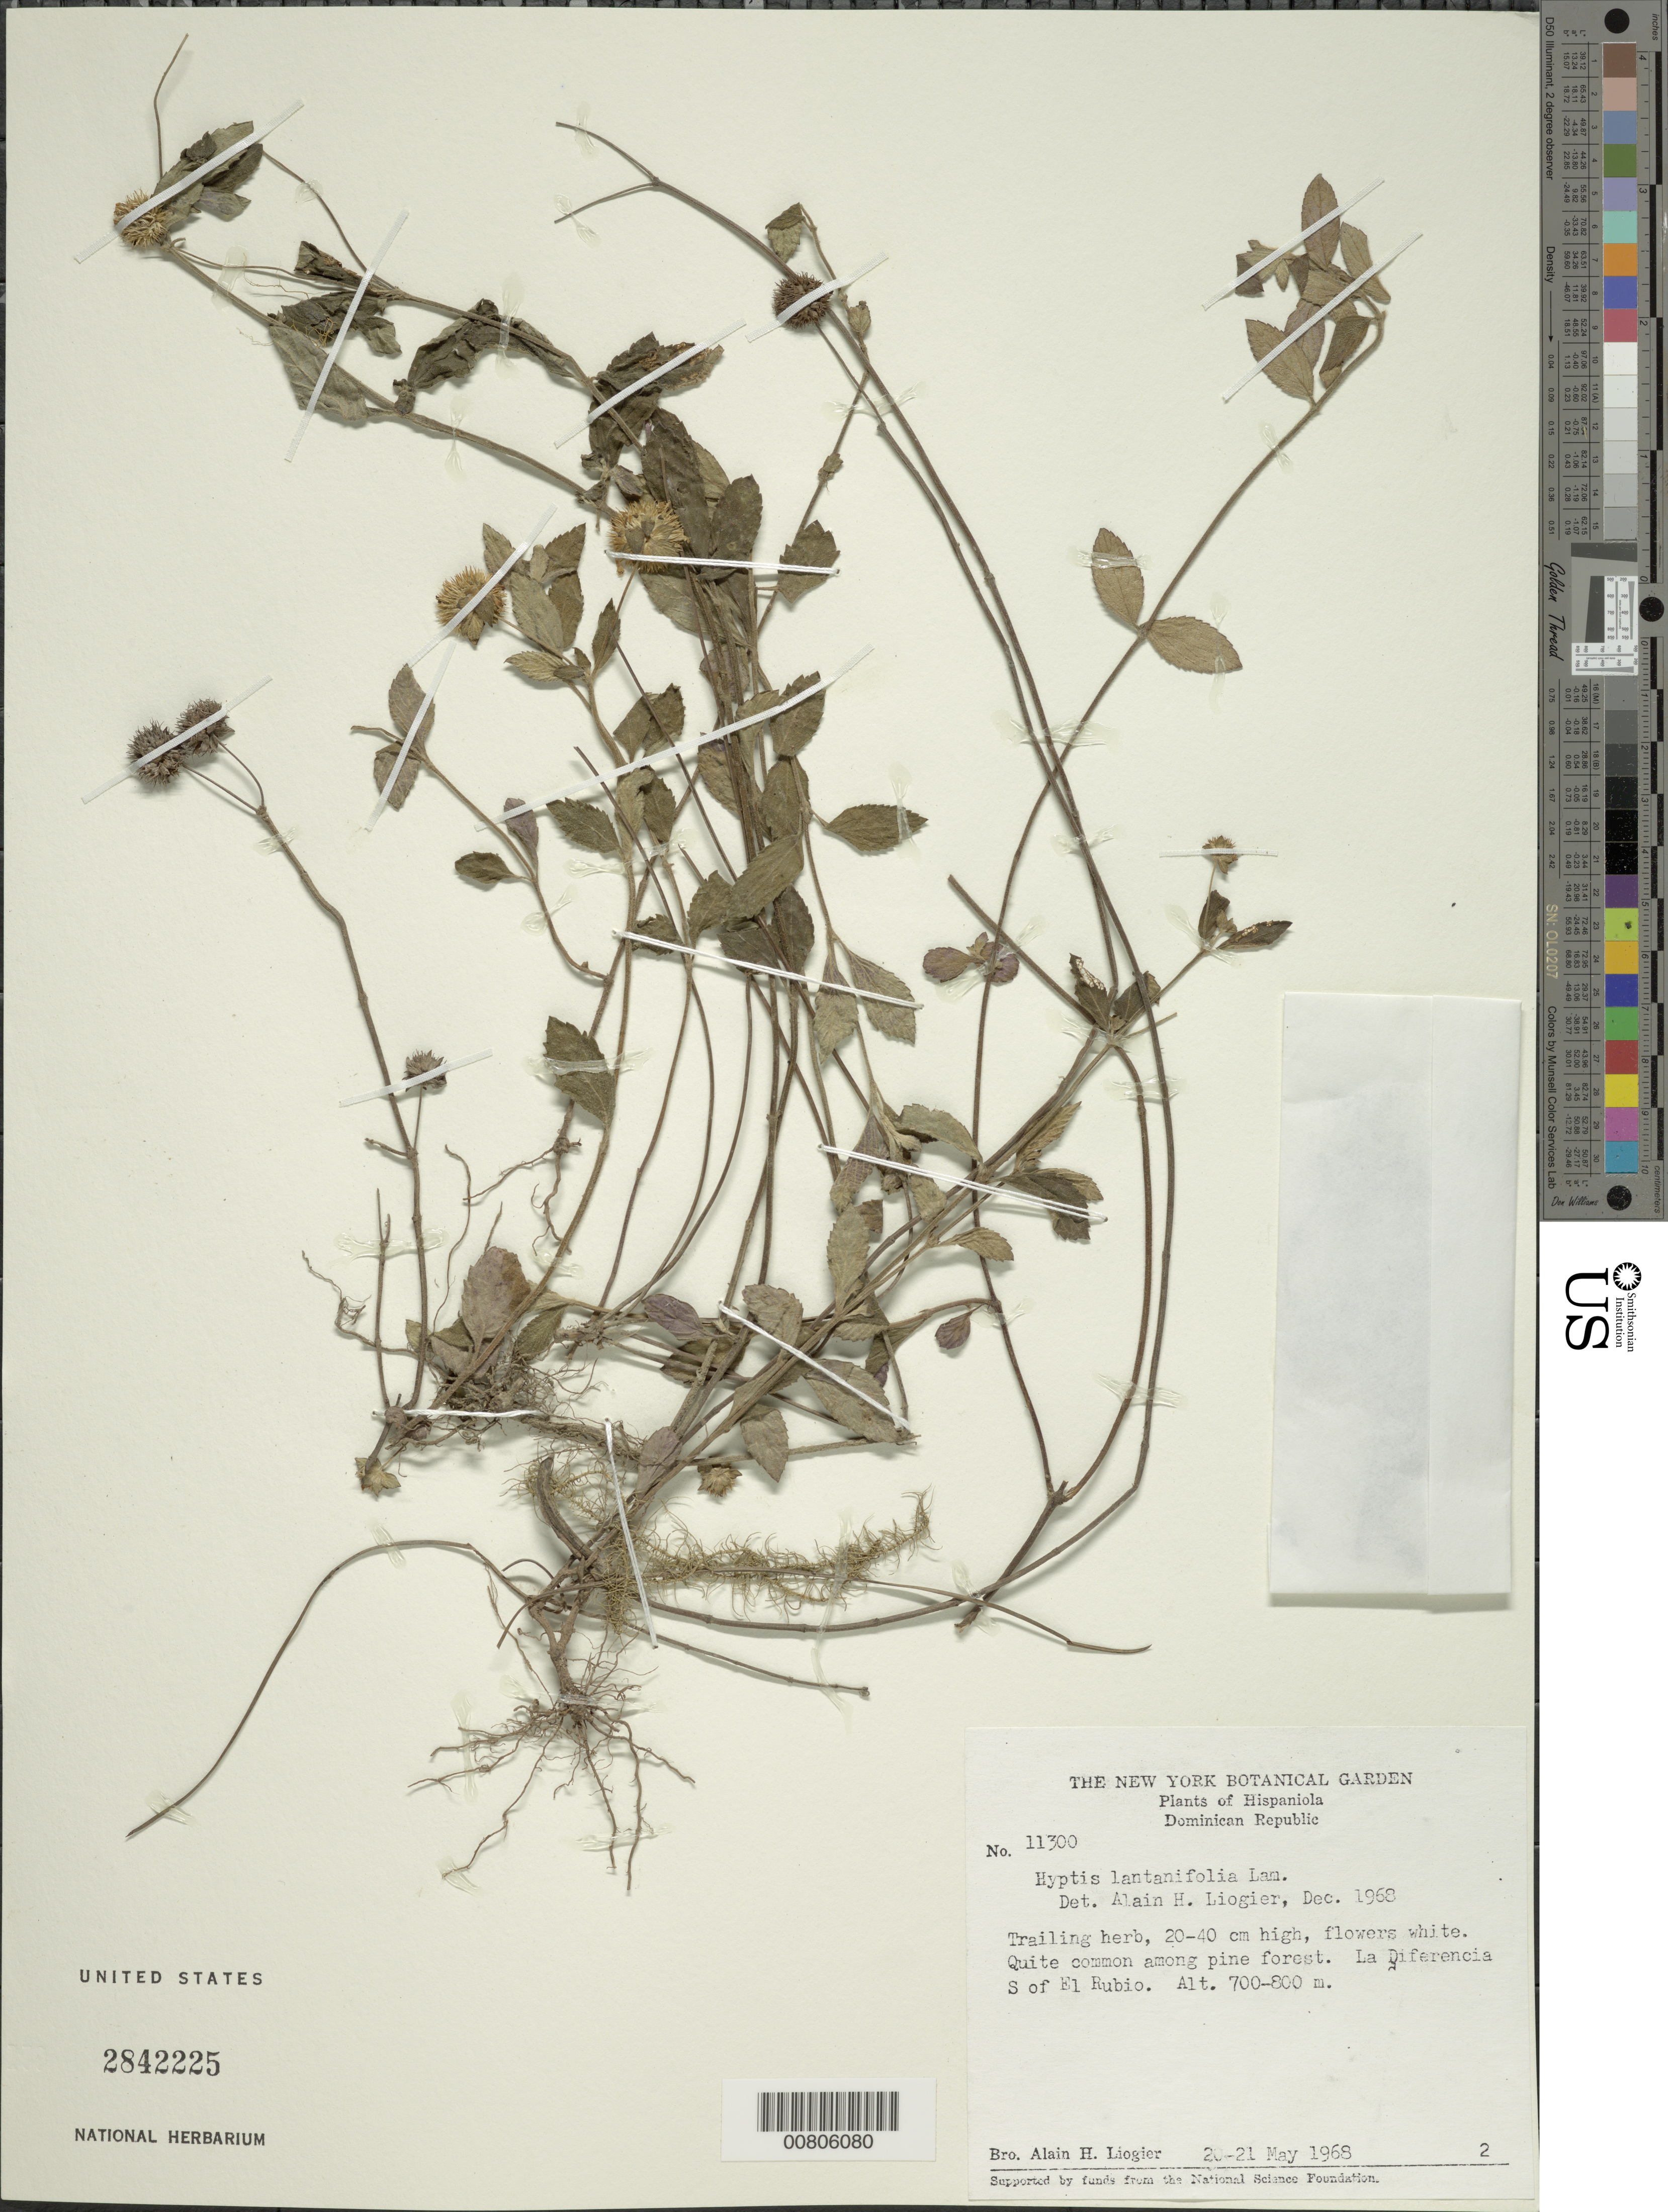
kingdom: Plantae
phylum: Tracheophyta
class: Magnoliopsida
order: Lamiales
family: Lamiaceae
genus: Hyptis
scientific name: Hyptis lantanifolia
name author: Poit.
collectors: A. H. Liogier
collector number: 11300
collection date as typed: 20 May 1968 to 21 May 1968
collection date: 1968-05-20/1968-05-21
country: Dominican Republic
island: Hispaniola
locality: La Diferencia, S of El Rubio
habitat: Pine forest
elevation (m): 700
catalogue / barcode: US 2842225